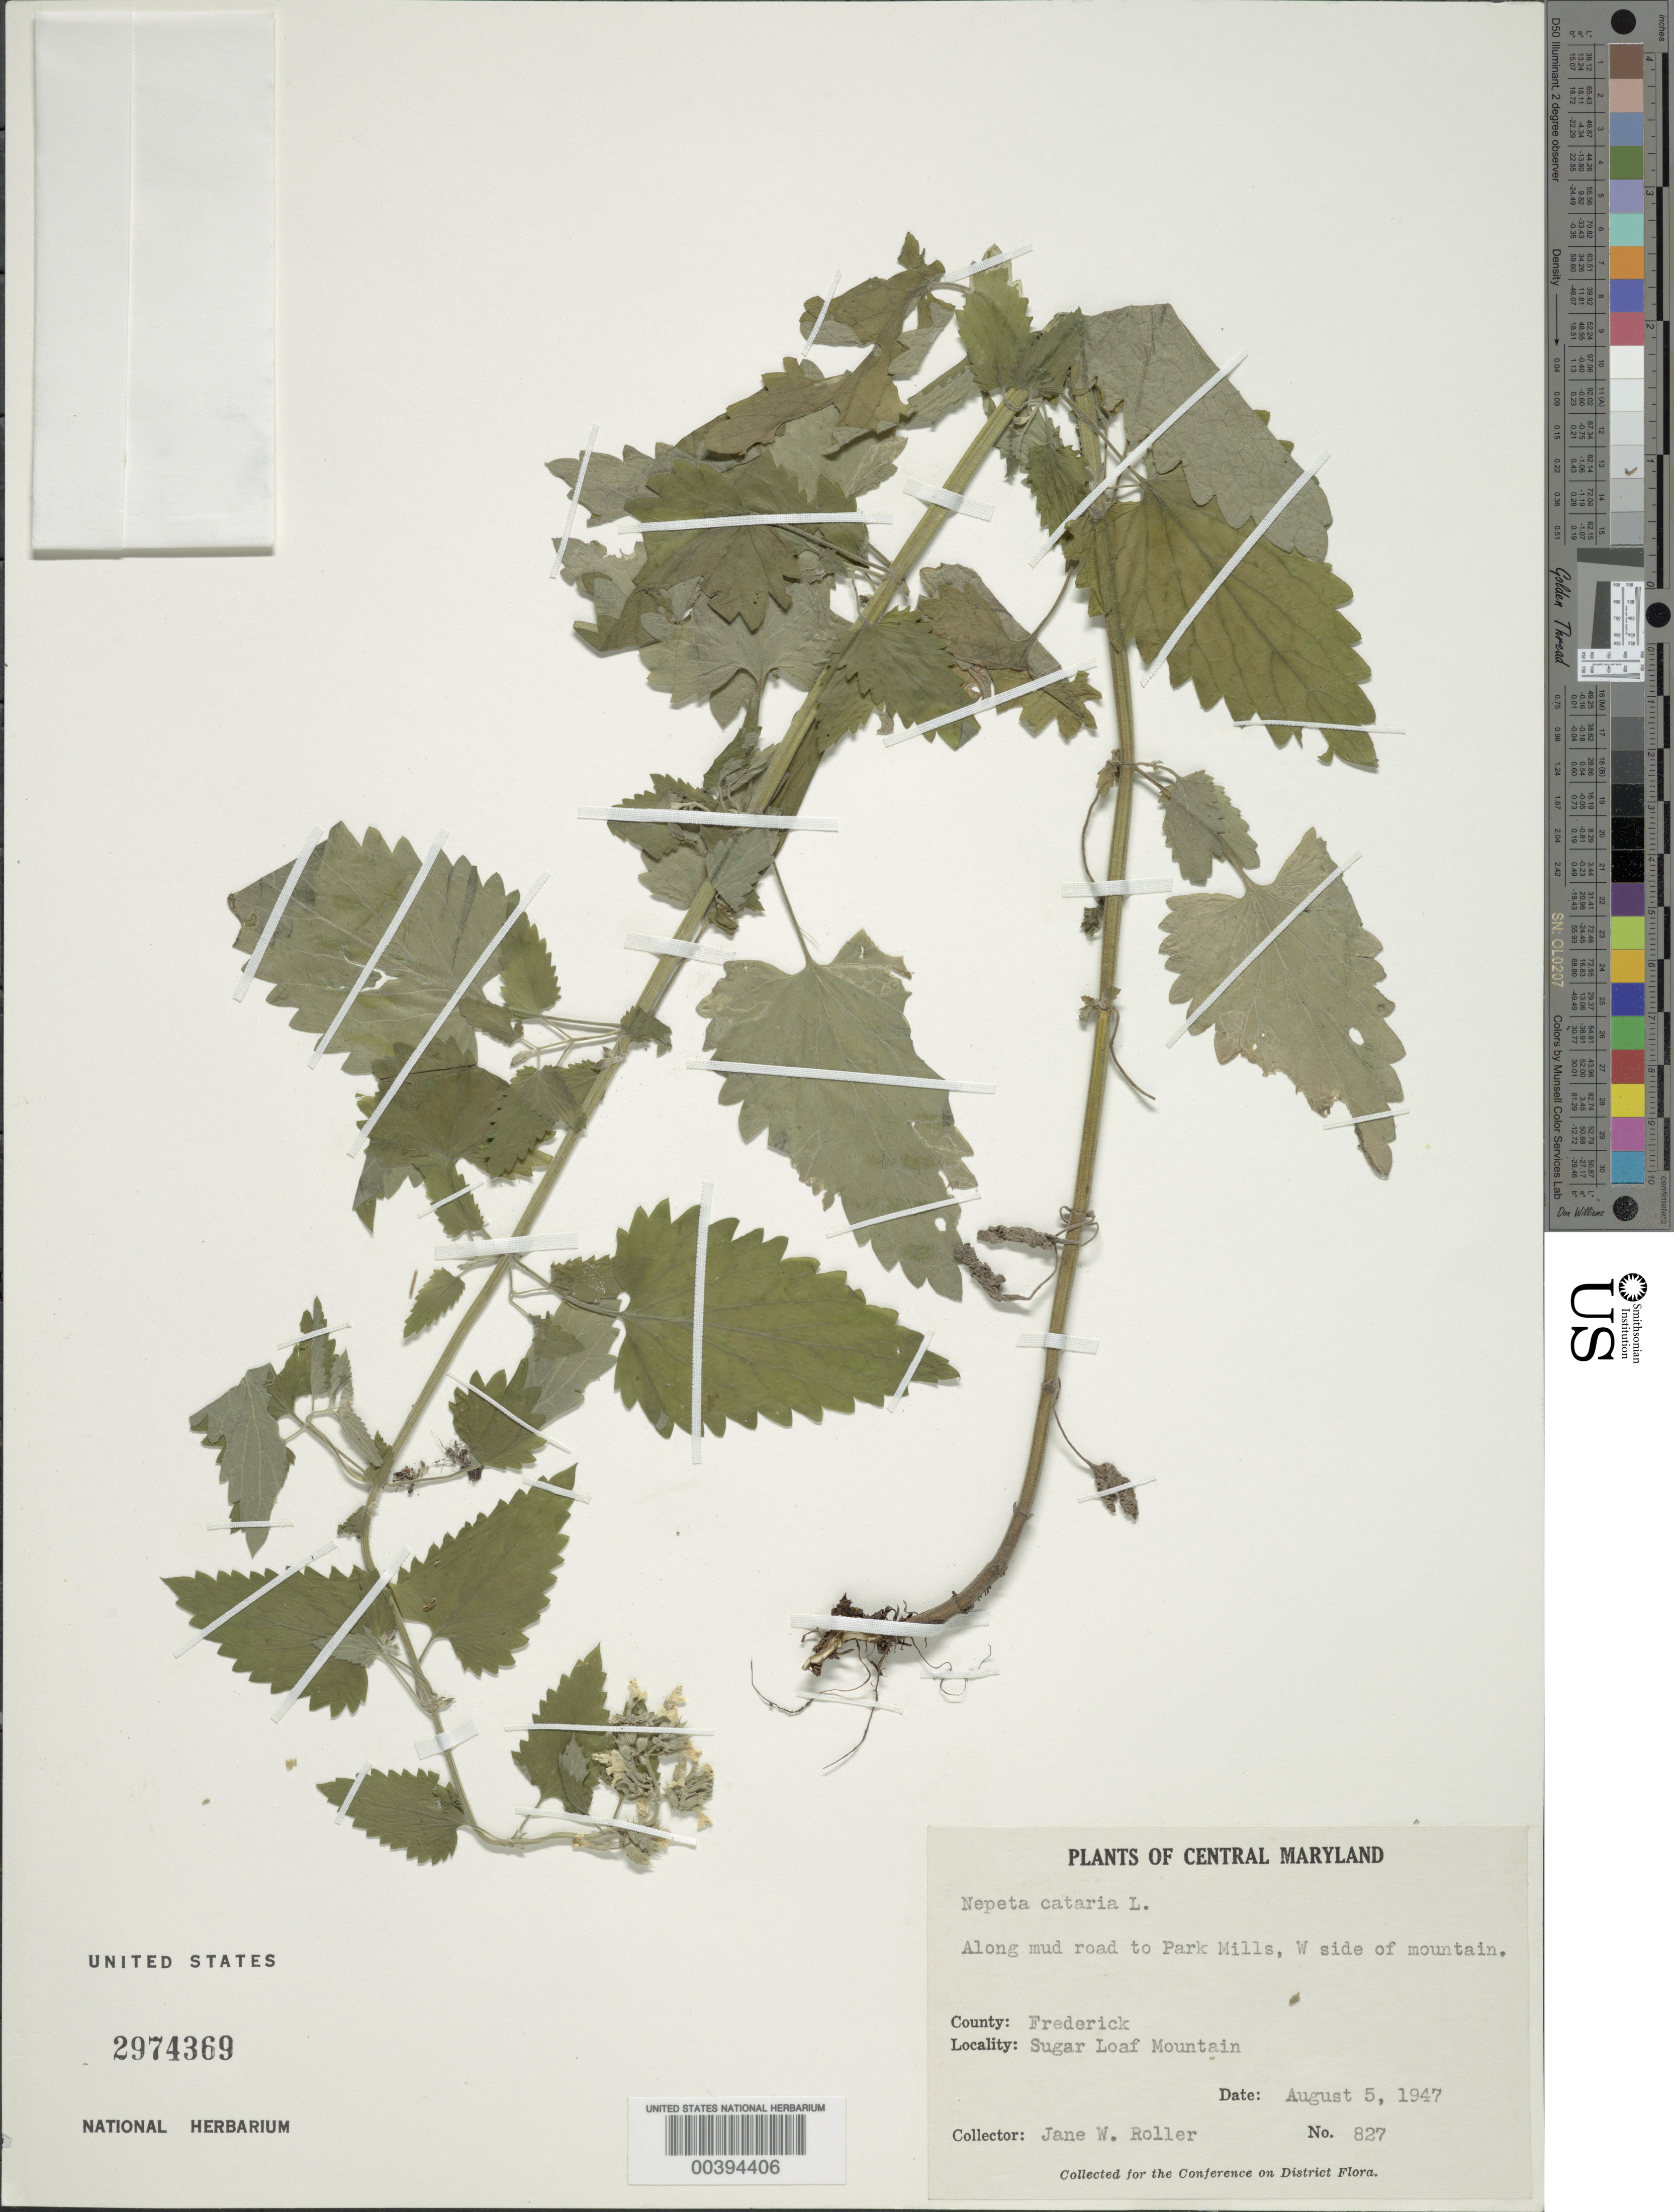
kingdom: Plantae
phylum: Tracheophyta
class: Magnoliopsida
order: Lamiales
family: Lamiaceae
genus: Nepeta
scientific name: Nepeta cataria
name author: L.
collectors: J. W. Roller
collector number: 827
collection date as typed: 05 Aug 1947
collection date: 1947-08-05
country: United States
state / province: Maryland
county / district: Frederick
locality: Sugar Loaf Mt.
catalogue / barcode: US 2974369